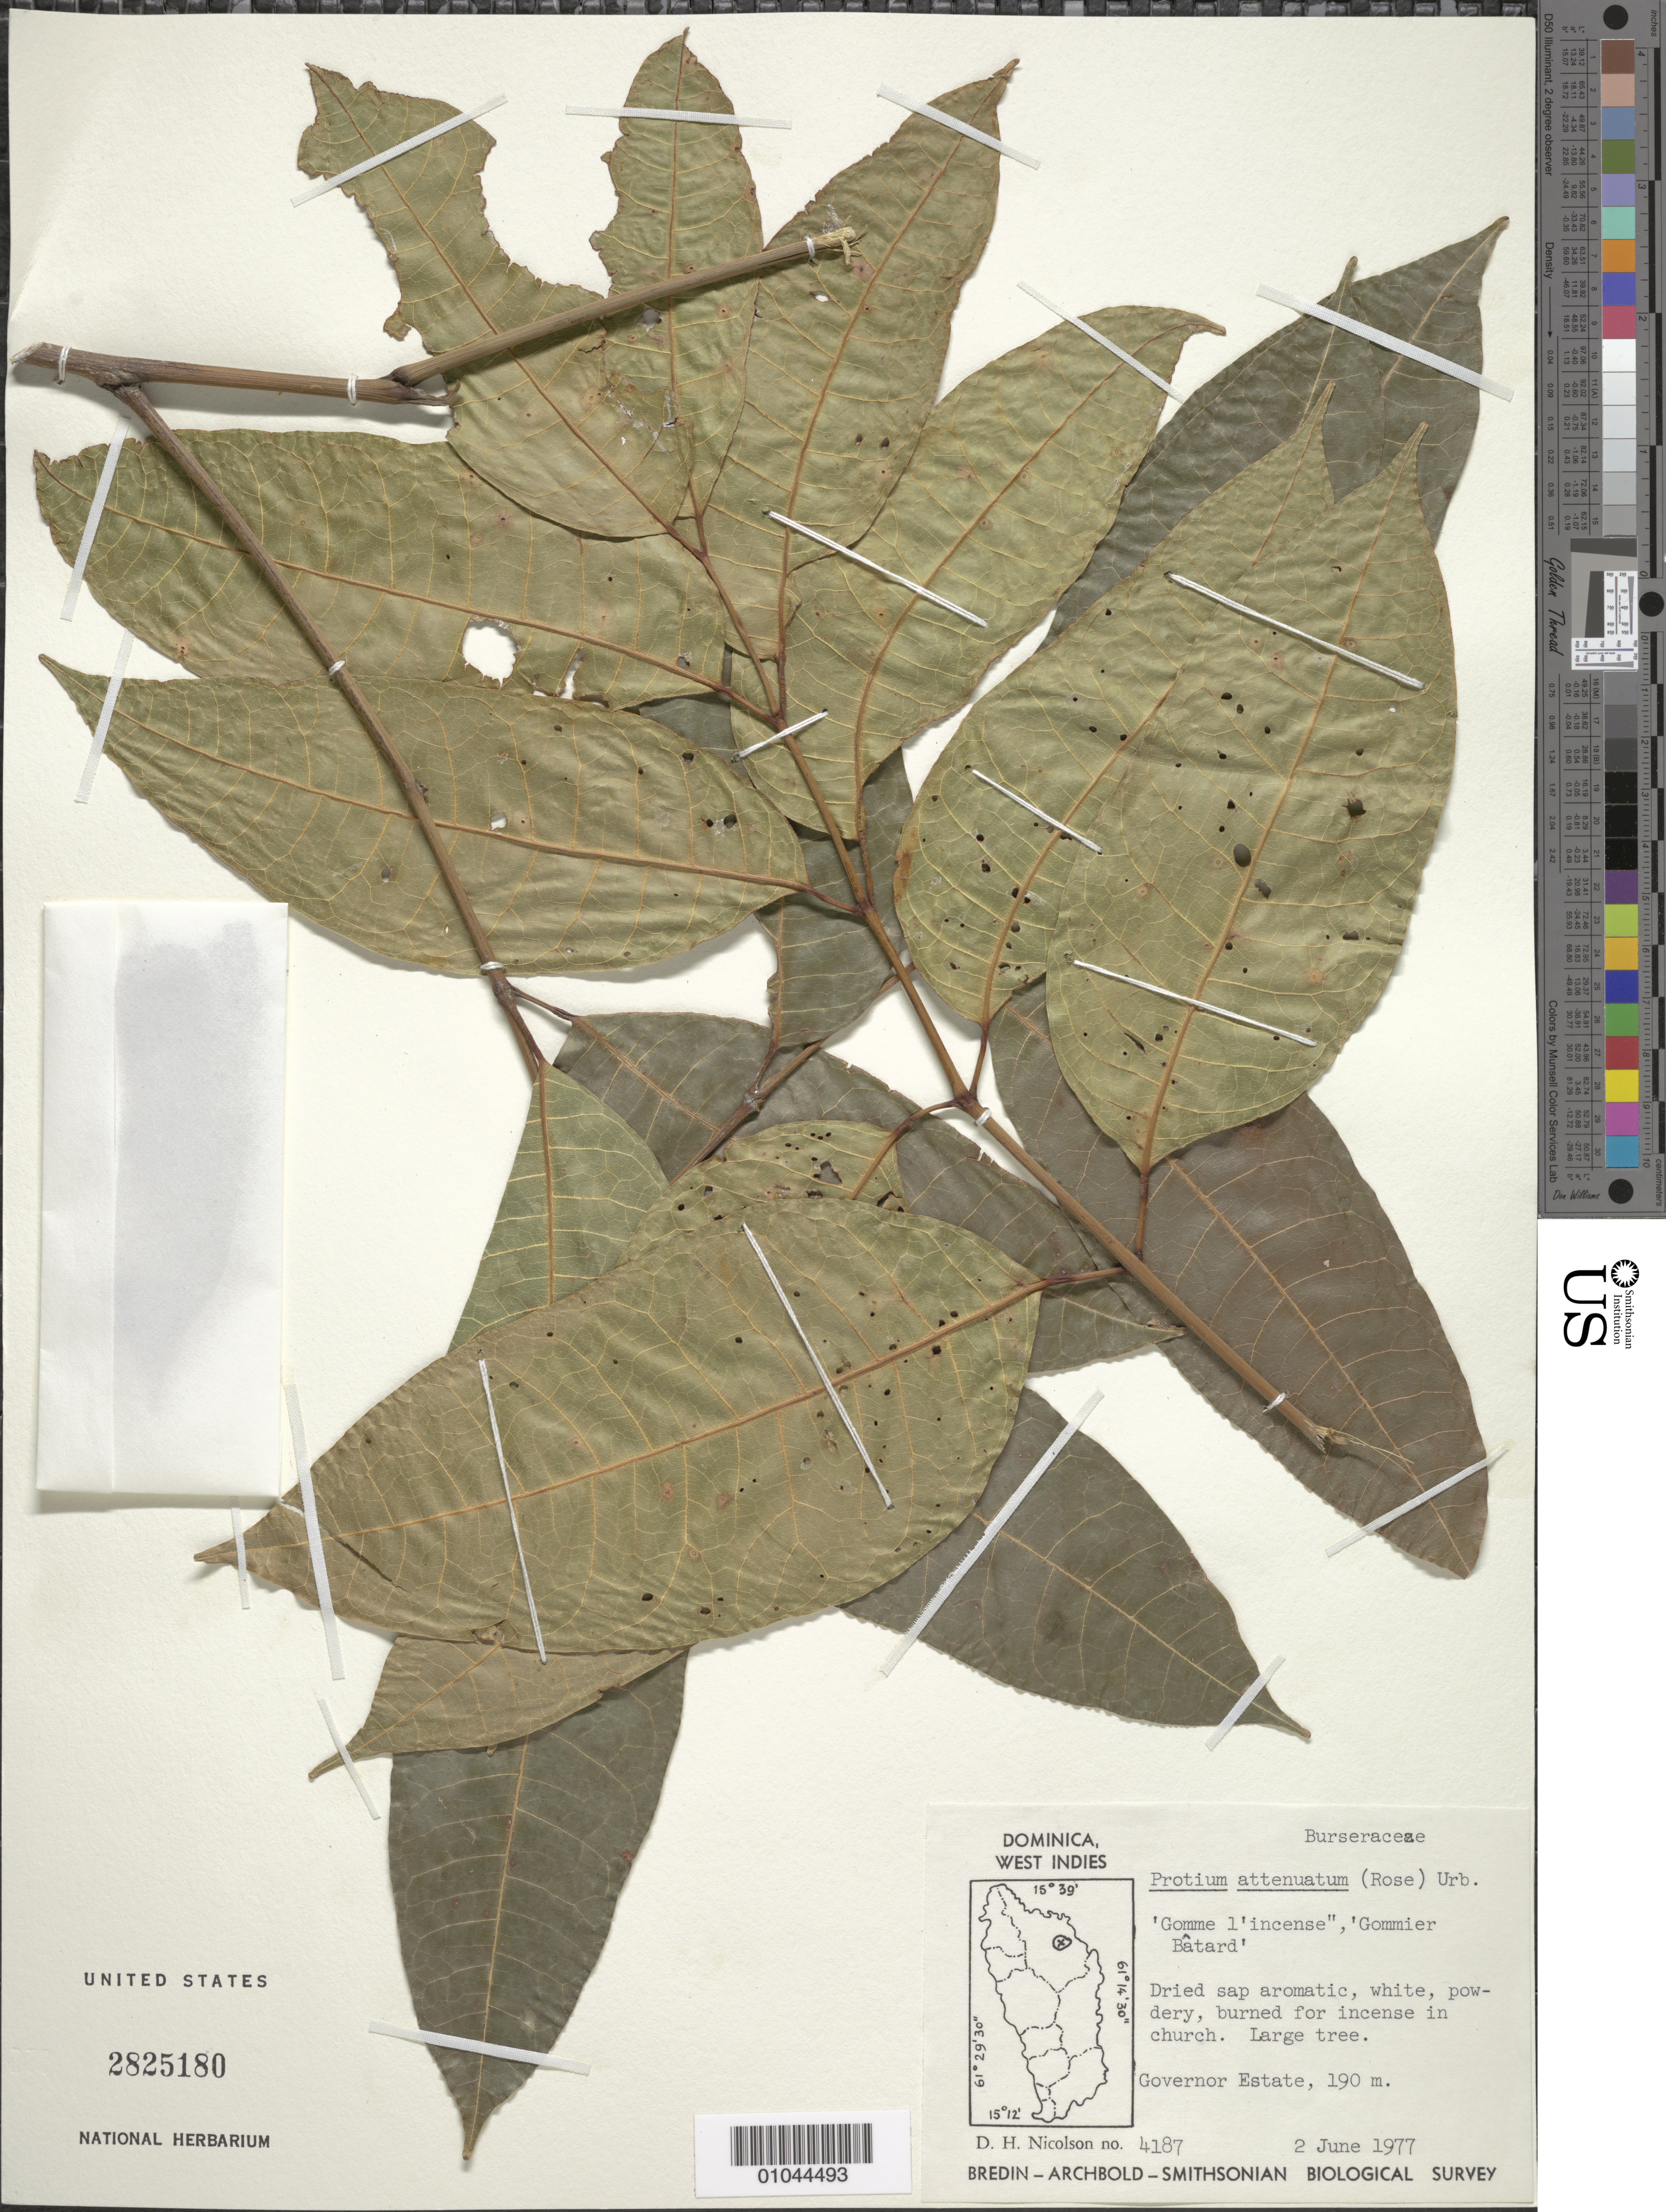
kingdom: Plantae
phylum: Tracheophyta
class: Magnoliopsida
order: Sapindales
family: Burseraceae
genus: Protium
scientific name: Protium attenuatum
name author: Urb.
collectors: D. H. Nicolson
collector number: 4187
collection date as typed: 02 Jun 1977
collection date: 1977-06-02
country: Dominica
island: Dominica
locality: Governor Estate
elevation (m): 190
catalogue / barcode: US 2825180